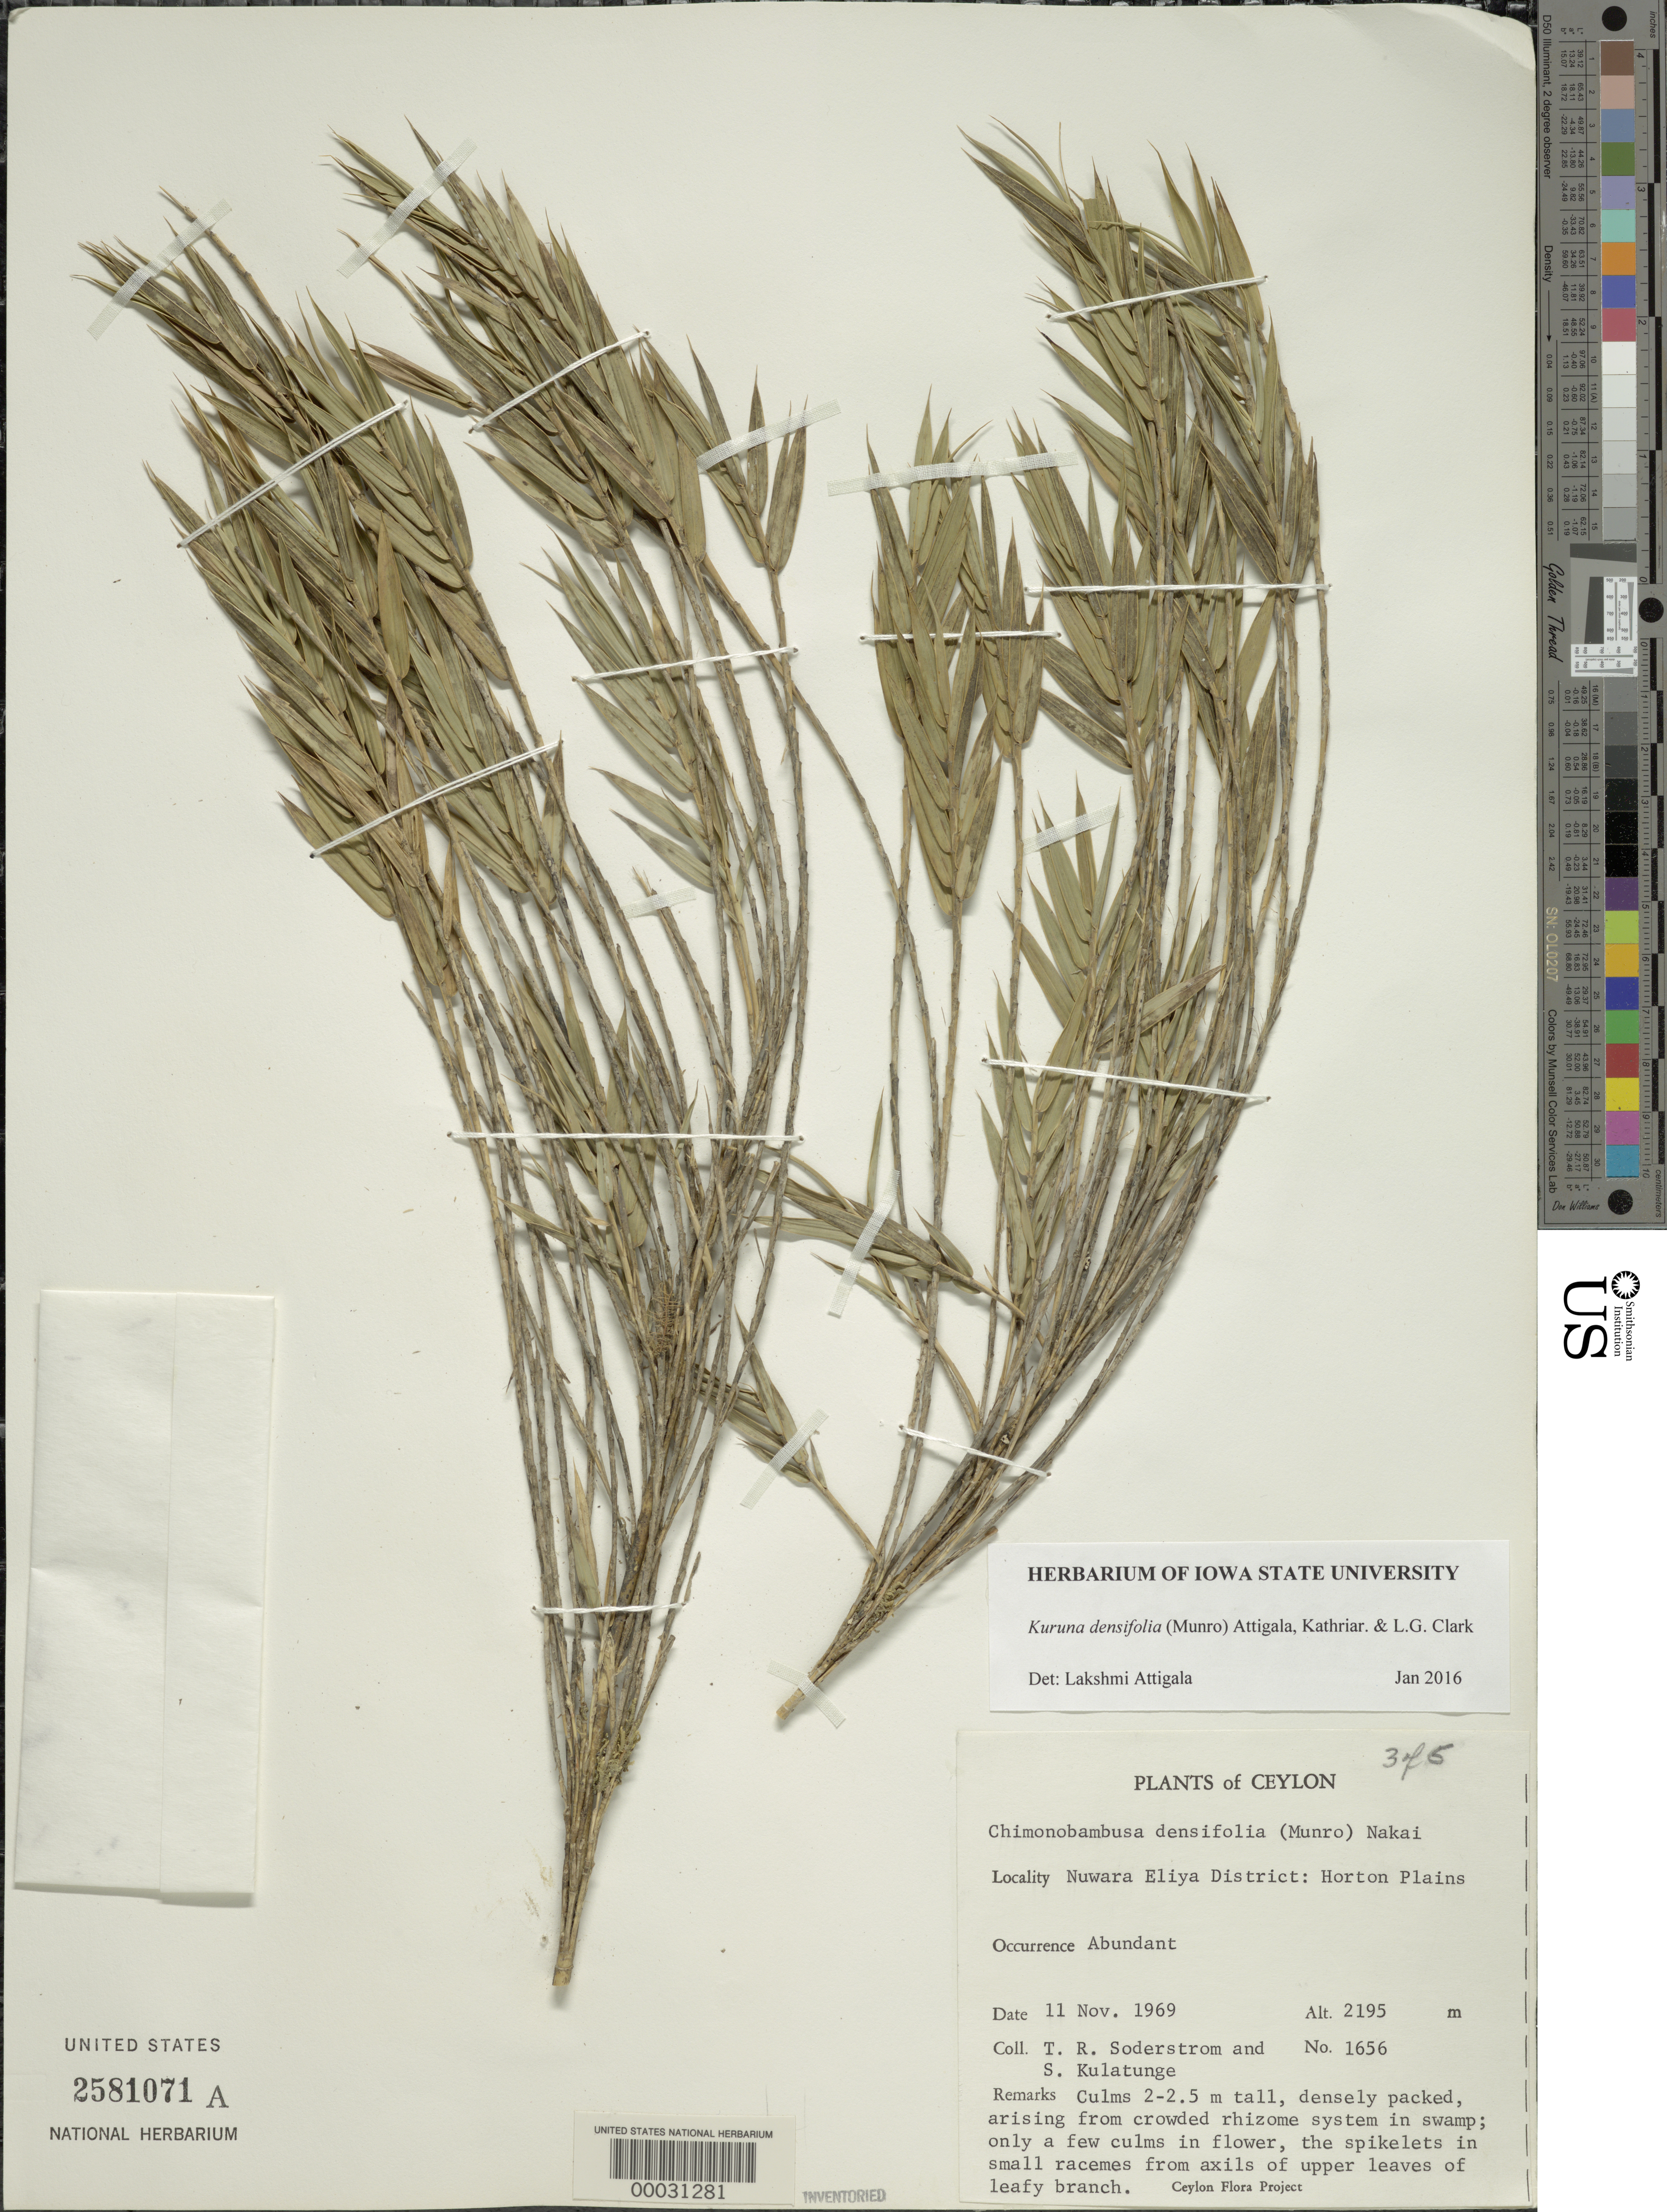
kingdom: Plantae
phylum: Tracheophyta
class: Liliopsida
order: Poales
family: Poaceae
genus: Kuruna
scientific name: Kuruna densifolia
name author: (Munro) Attigala et al.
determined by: Attigala, L.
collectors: T. R. Soderstrom & S. Kulatunge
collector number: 1656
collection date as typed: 11 Nov 1969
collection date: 1969-11-11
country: Sri Lanka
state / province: Central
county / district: Nuwara Eliya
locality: Horton plains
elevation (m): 2195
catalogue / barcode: US 2581071A